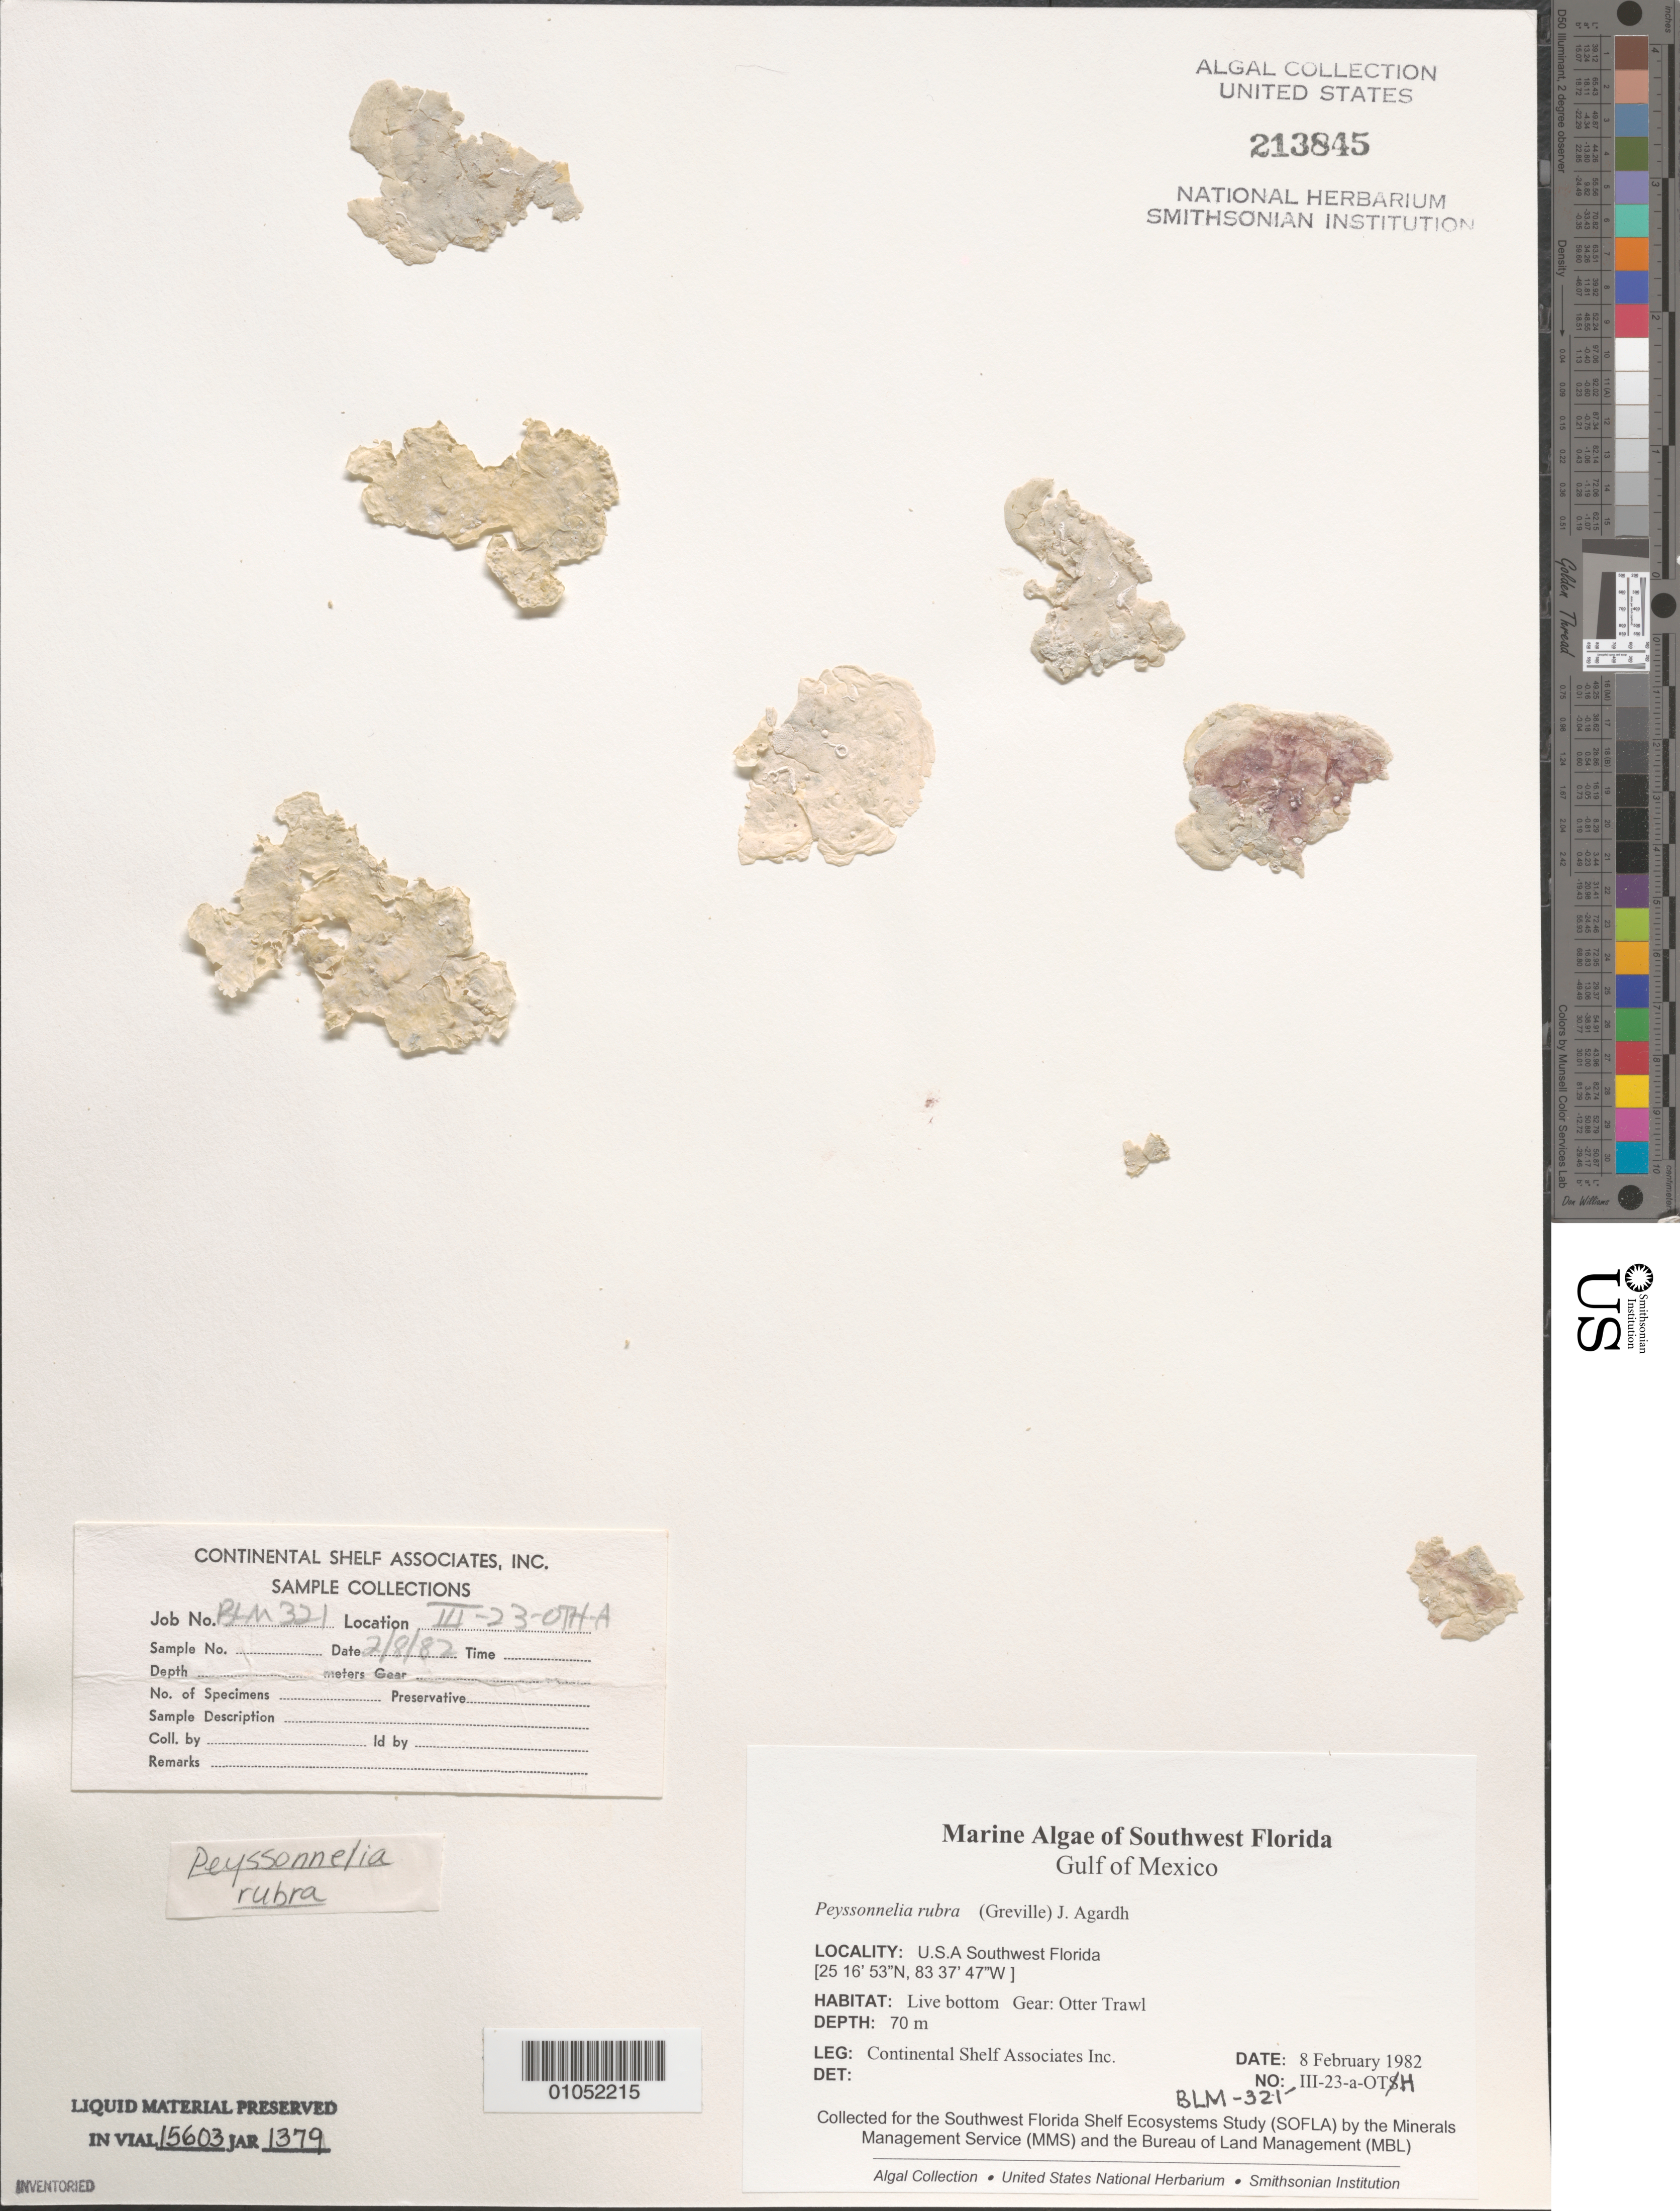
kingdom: Plantae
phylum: Rhodophyta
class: Florideophyceae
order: Peyssonneliales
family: Peyssonneliaceae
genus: Peyssonnelia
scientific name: Peyssonnelia rubra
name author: (Grev.) J. Agardh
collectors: Continental Shelf Associates for the MMS/BLM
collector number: BLM-321-III-23-A-OTH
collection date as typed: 08 Feb 1982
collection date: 1982-02-08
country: United States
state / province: Florida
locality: Gulf of Mexico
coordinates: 25 16'53"N, 83 37'47"W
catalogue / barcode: US 213845